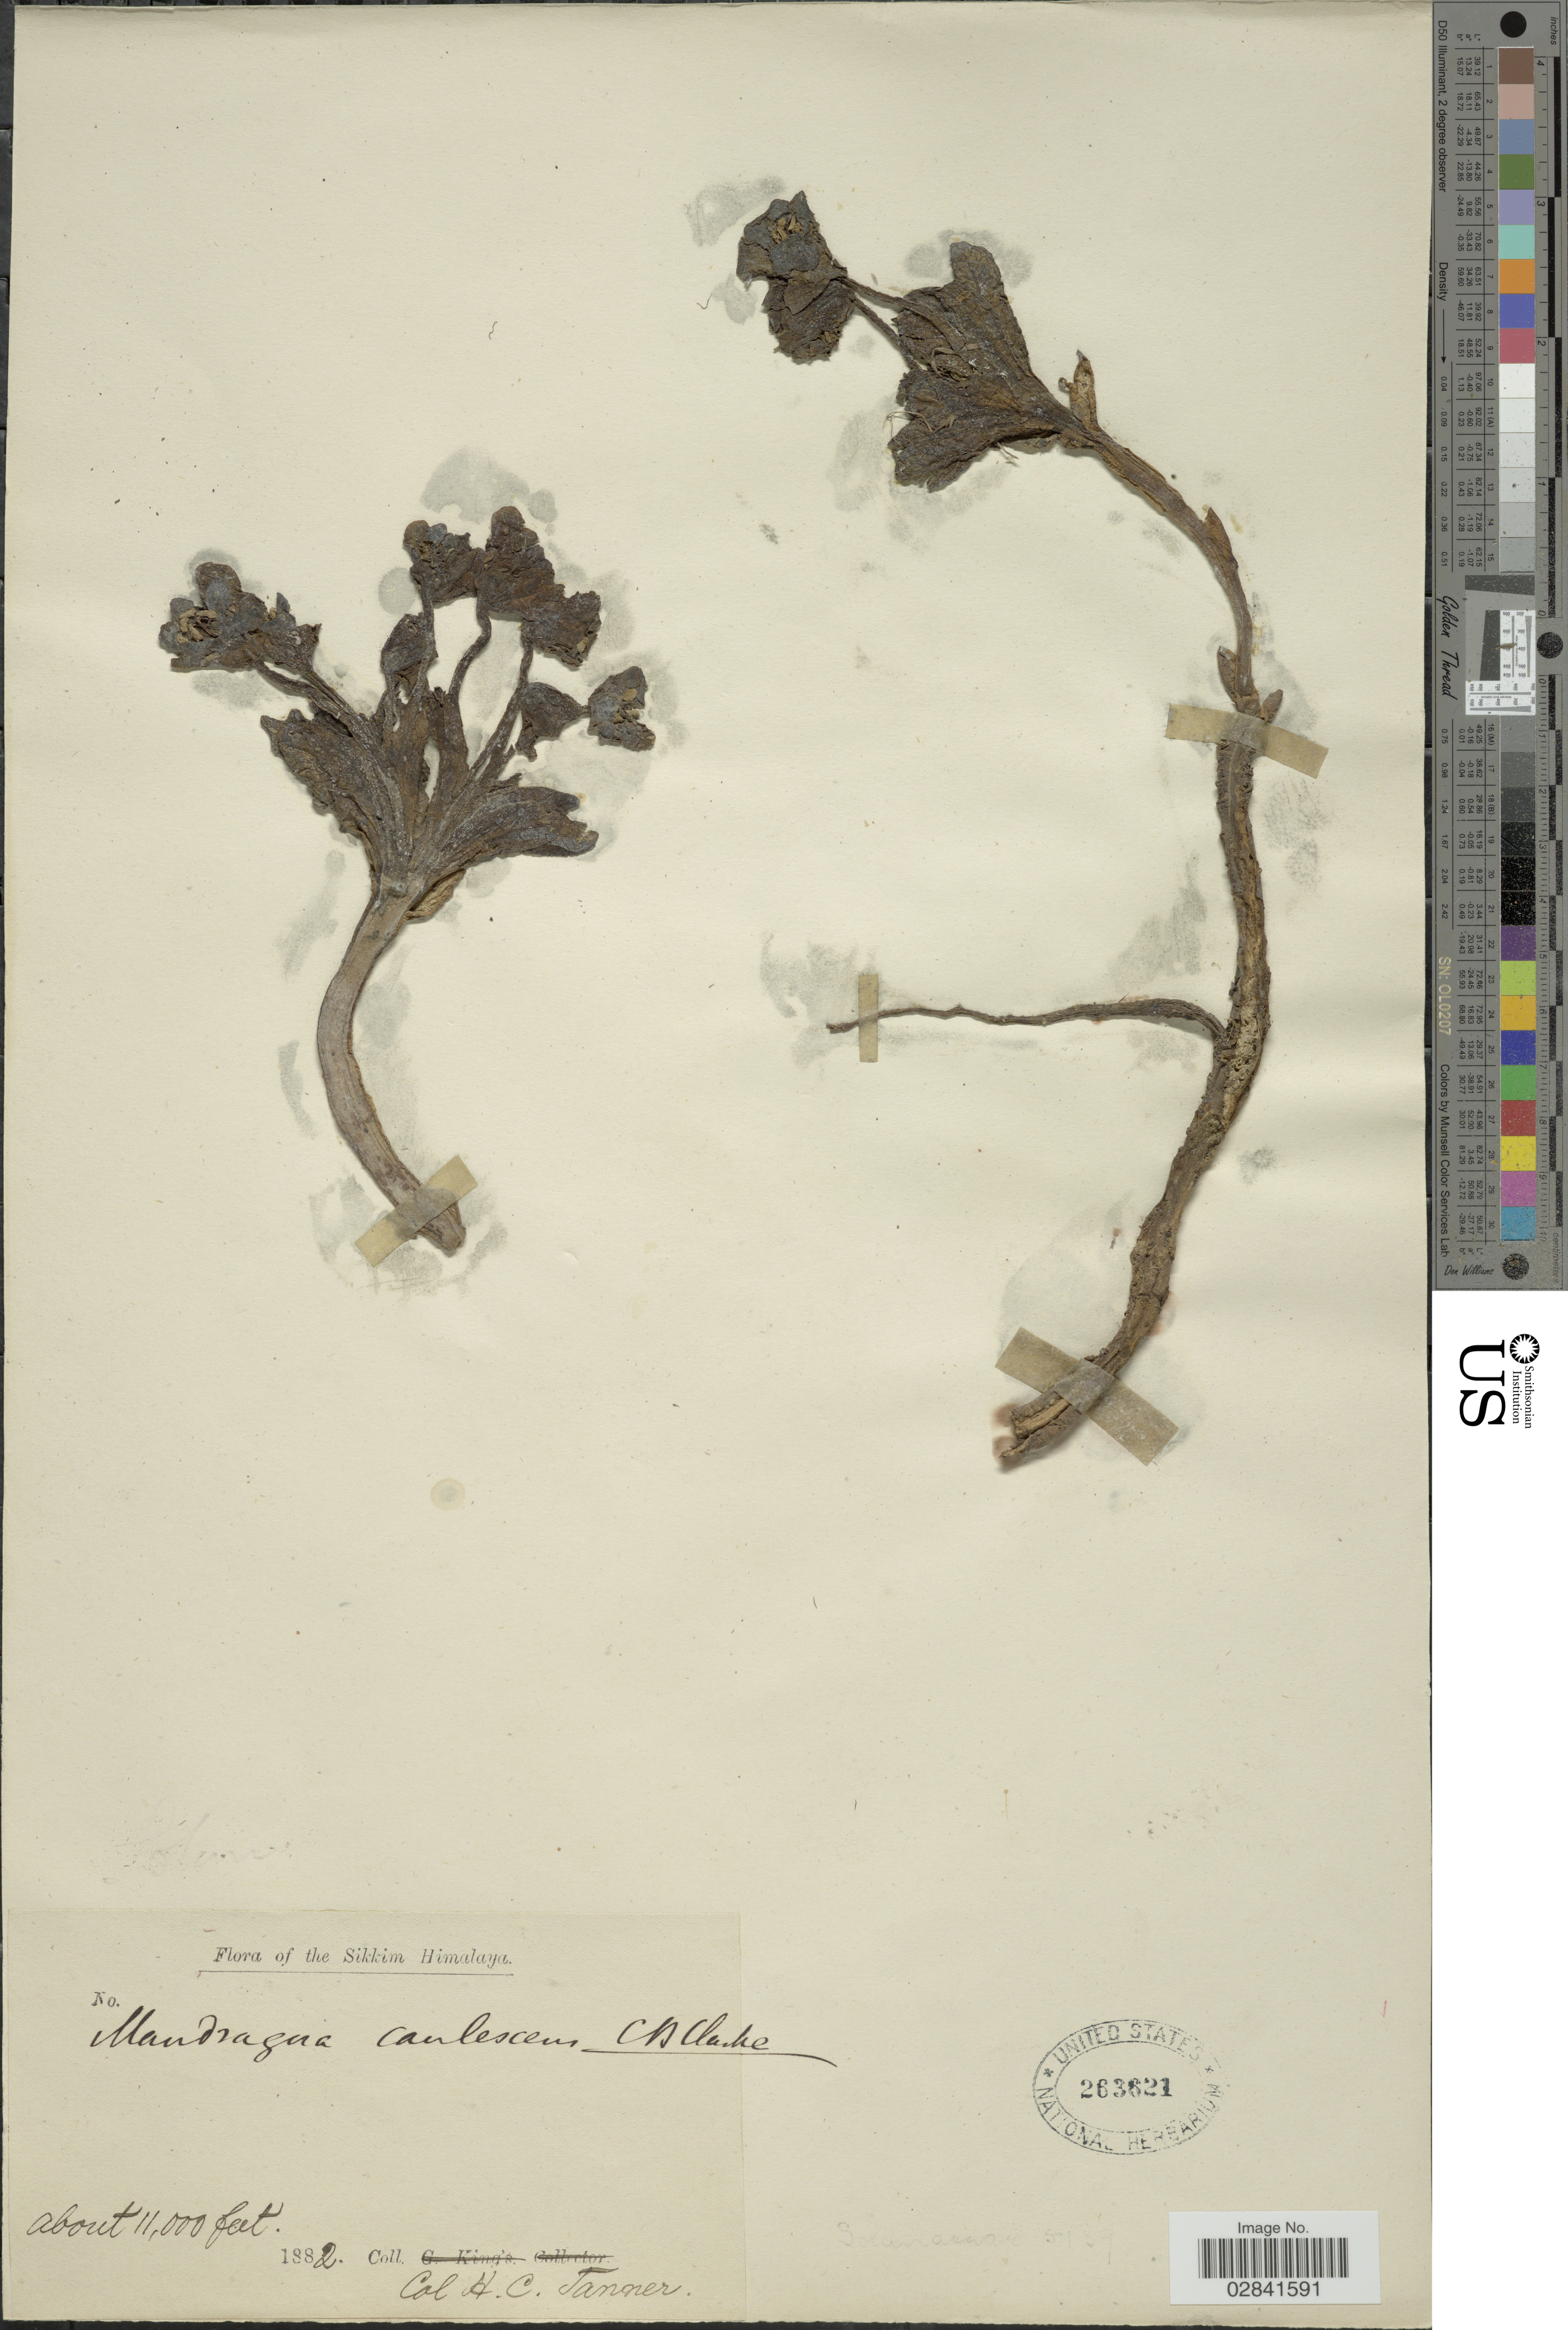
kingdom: Plantae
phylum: Tracheophyta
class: Magnoliopsida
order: Solanales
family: Solanaceae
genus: Mandragora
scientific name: Mandragora caulescens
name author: C.B. Clarke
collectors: H. Tanner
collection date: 1882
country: India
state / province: Sikkim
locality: Sikkim Himalaya.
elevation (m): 3353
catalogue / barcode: US 263621